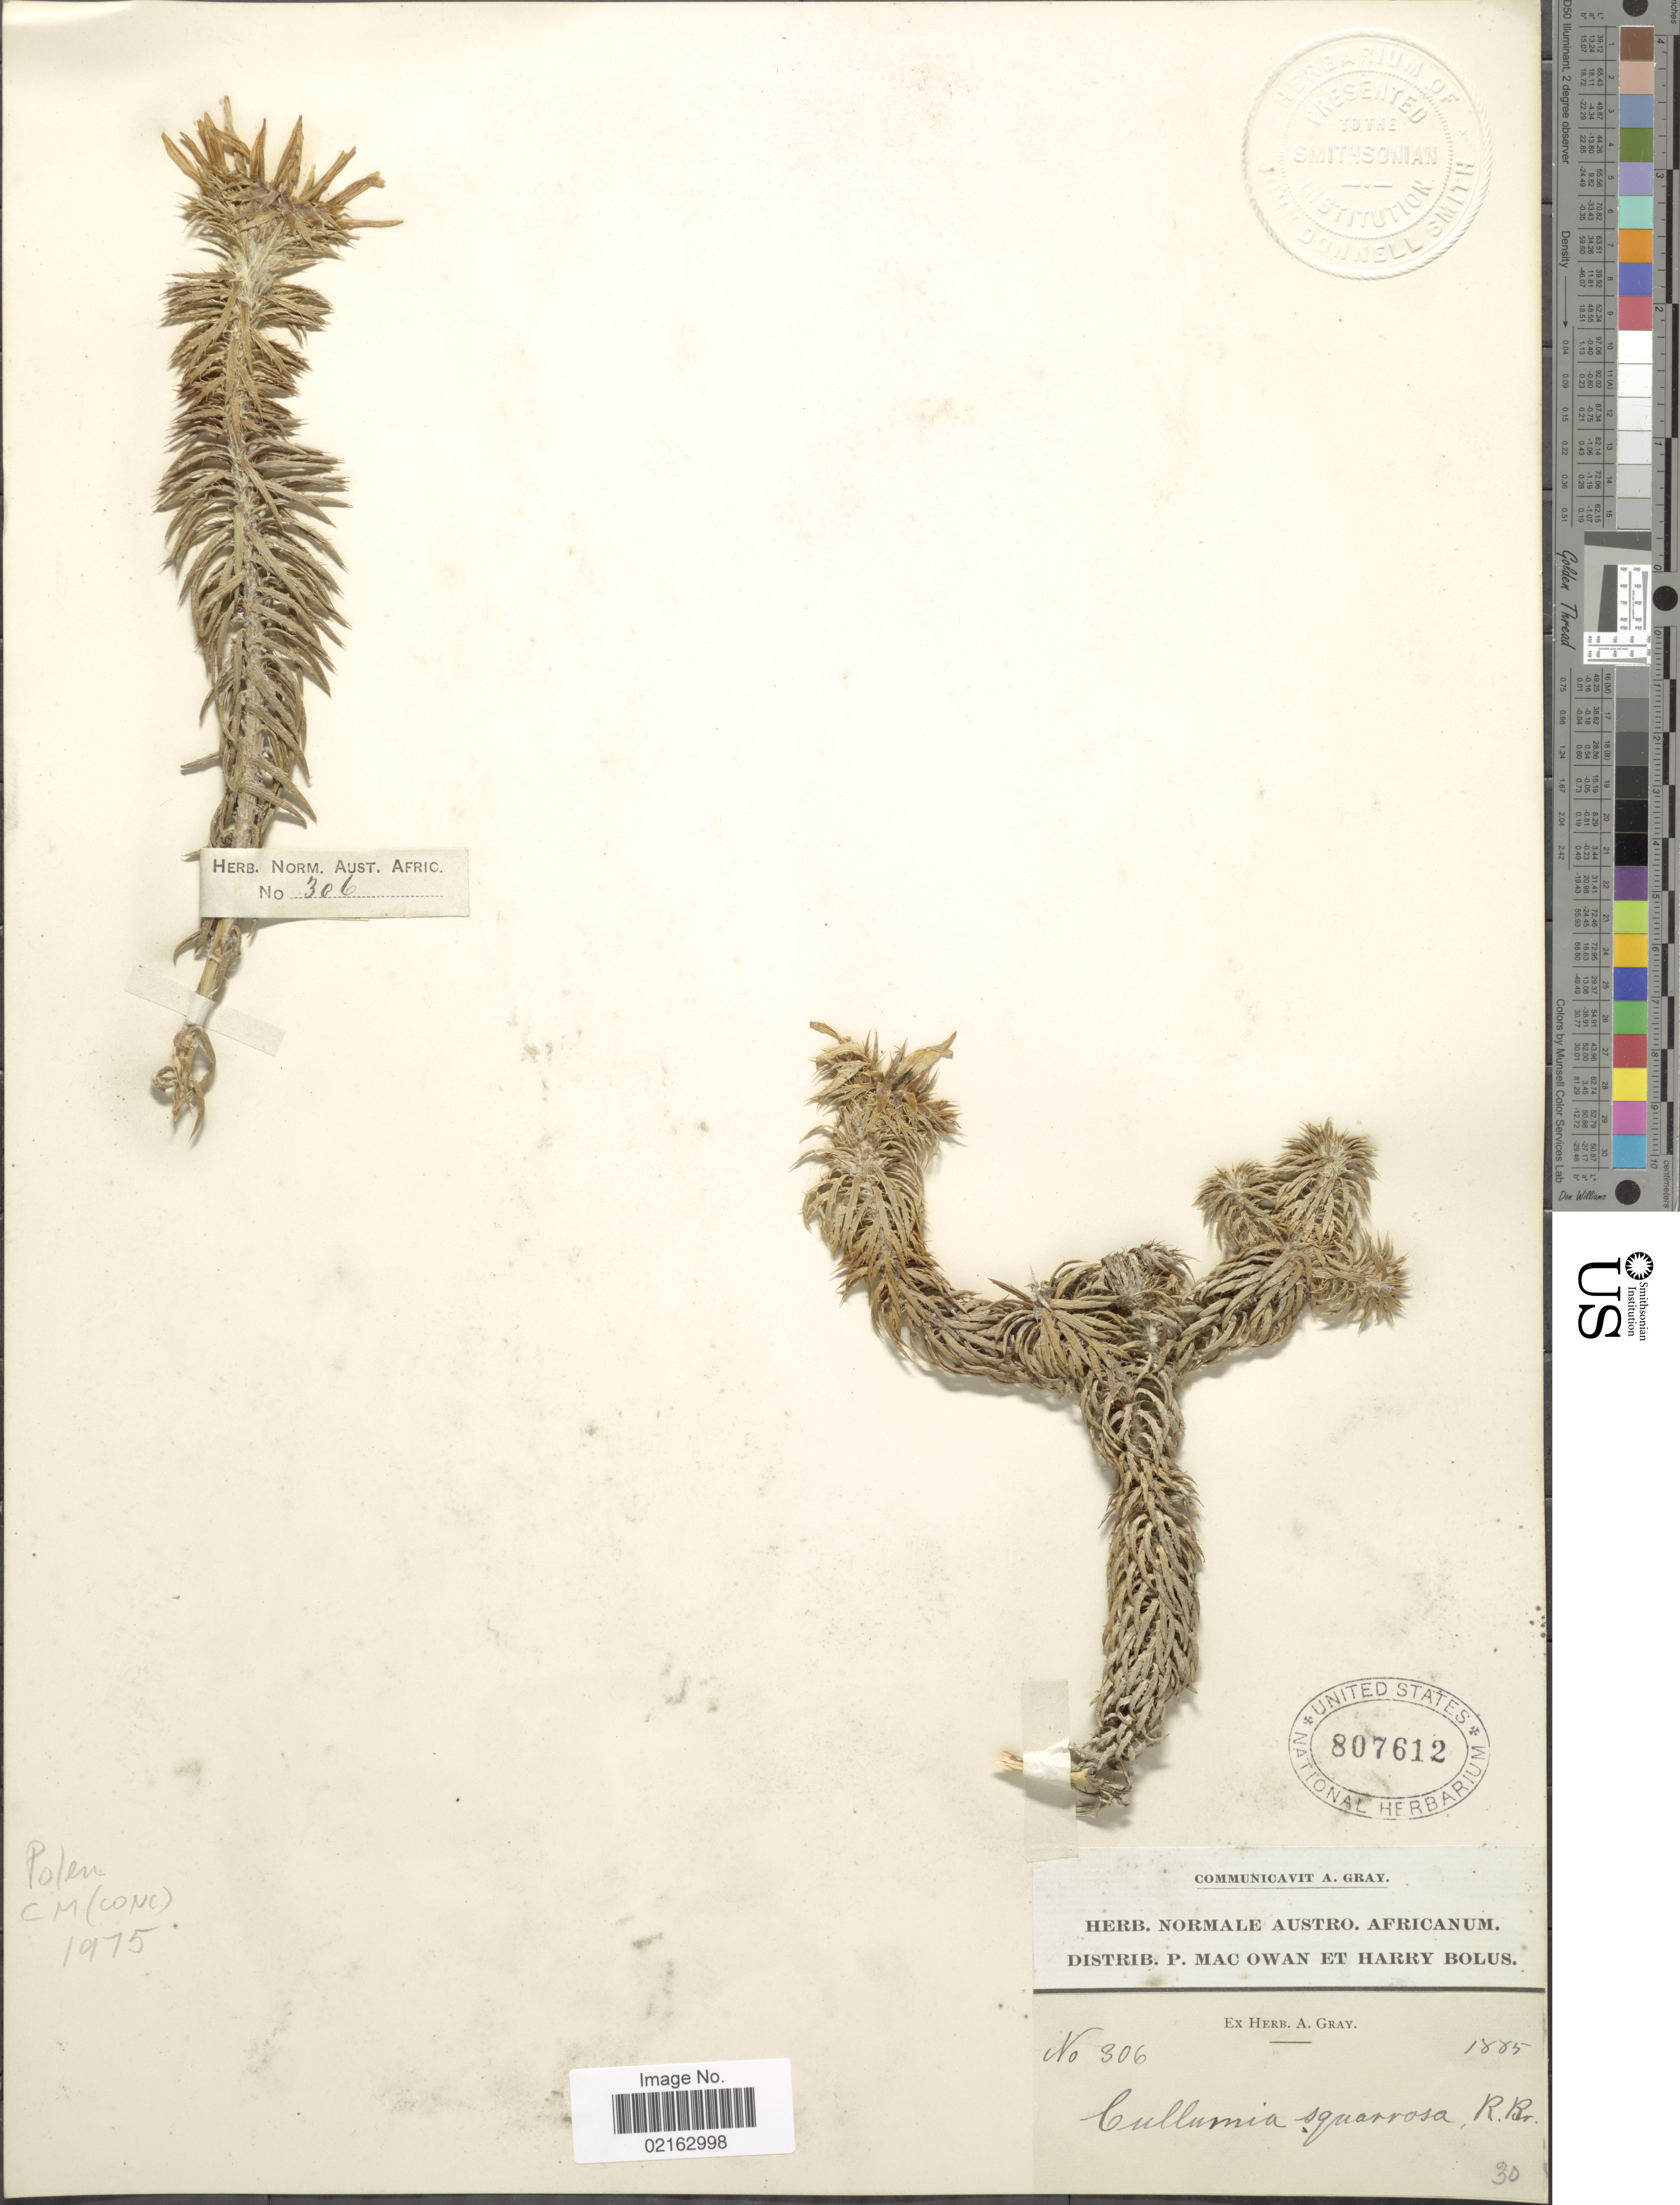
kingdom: Plantae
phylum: Tracheophyta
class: Magnoliopsida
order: Asterales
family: Asteraceae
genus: Cullumia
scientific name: Cullumia squarrosa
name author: (L.) R. Br.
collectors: ex Herb. A. Gray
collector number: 306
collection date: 1885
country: South Africa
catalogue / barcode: US 807612